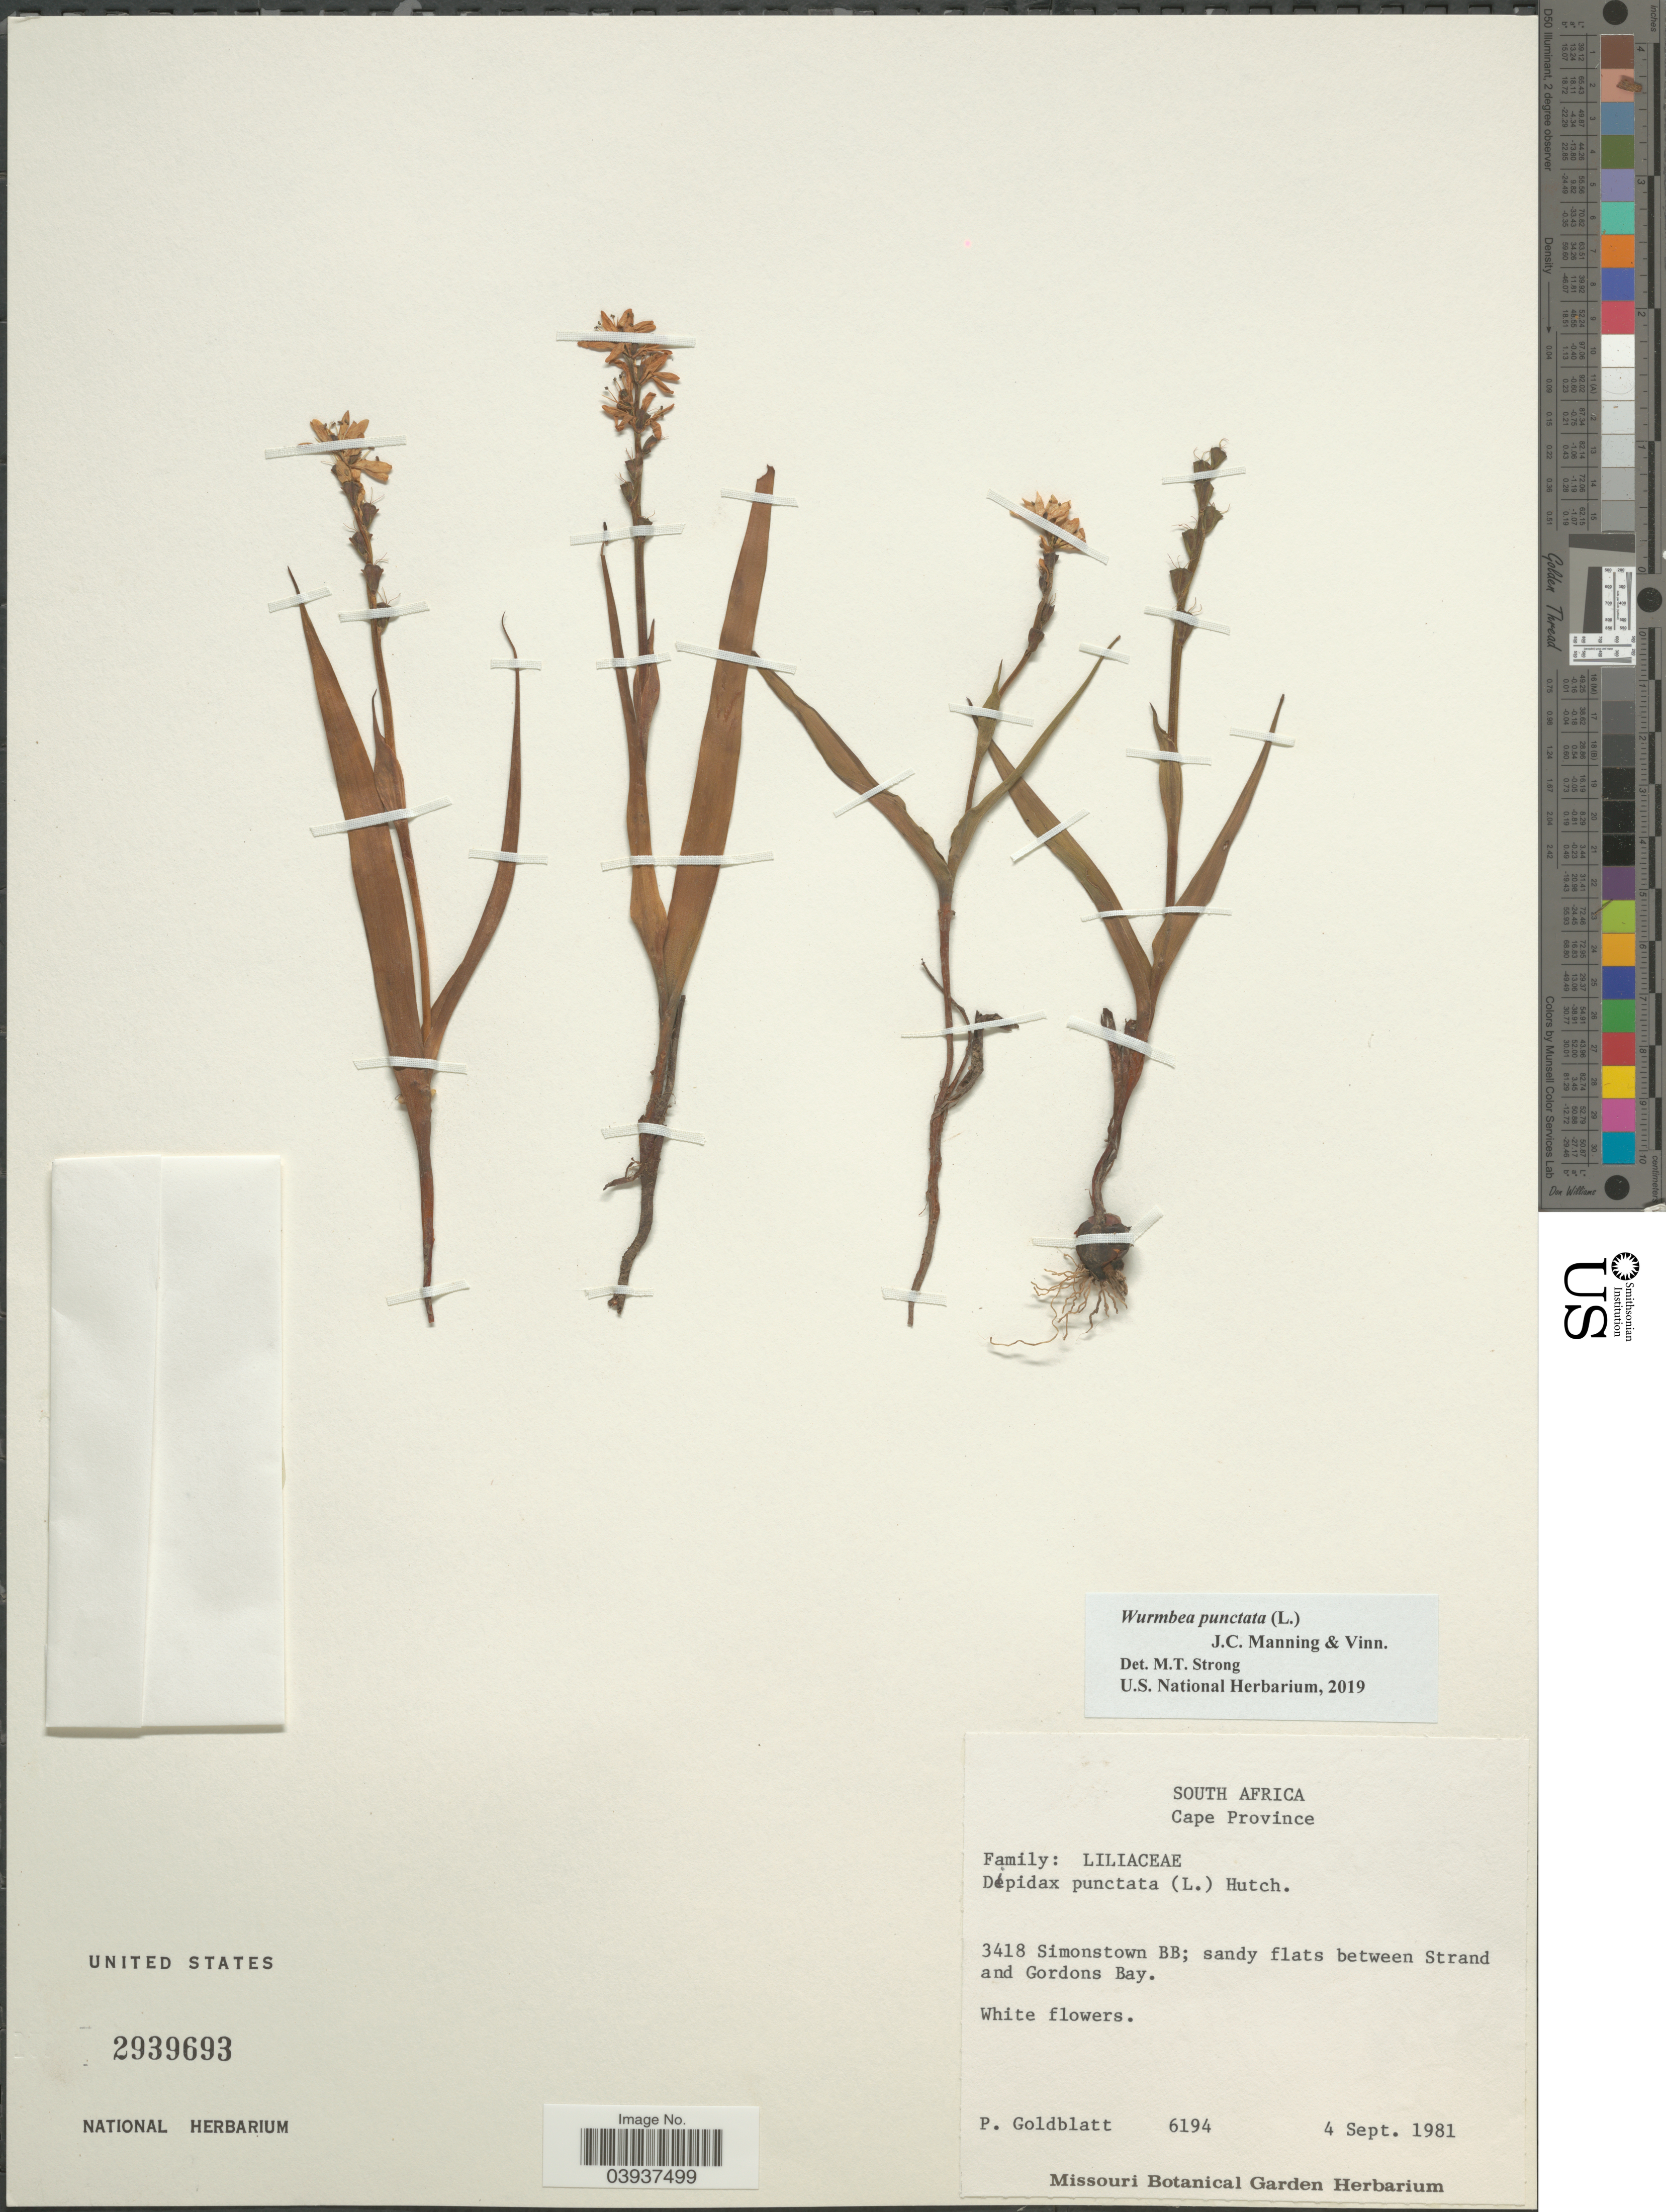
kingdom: Plantae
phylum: Tracheophyta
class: Liliopsida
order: Liliales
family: Colchicaceae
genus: Wurmbea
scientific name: Wurmbea punctata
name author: (L.) J.C. Manning & Vinn.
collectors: P. Goldblatt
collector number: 6194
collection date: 1981-09-04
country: South Africa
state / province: Western Cape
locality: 3418 Simonstown BB; sandy flats between Strand and Gordons Bay.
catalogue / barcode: US 2939693